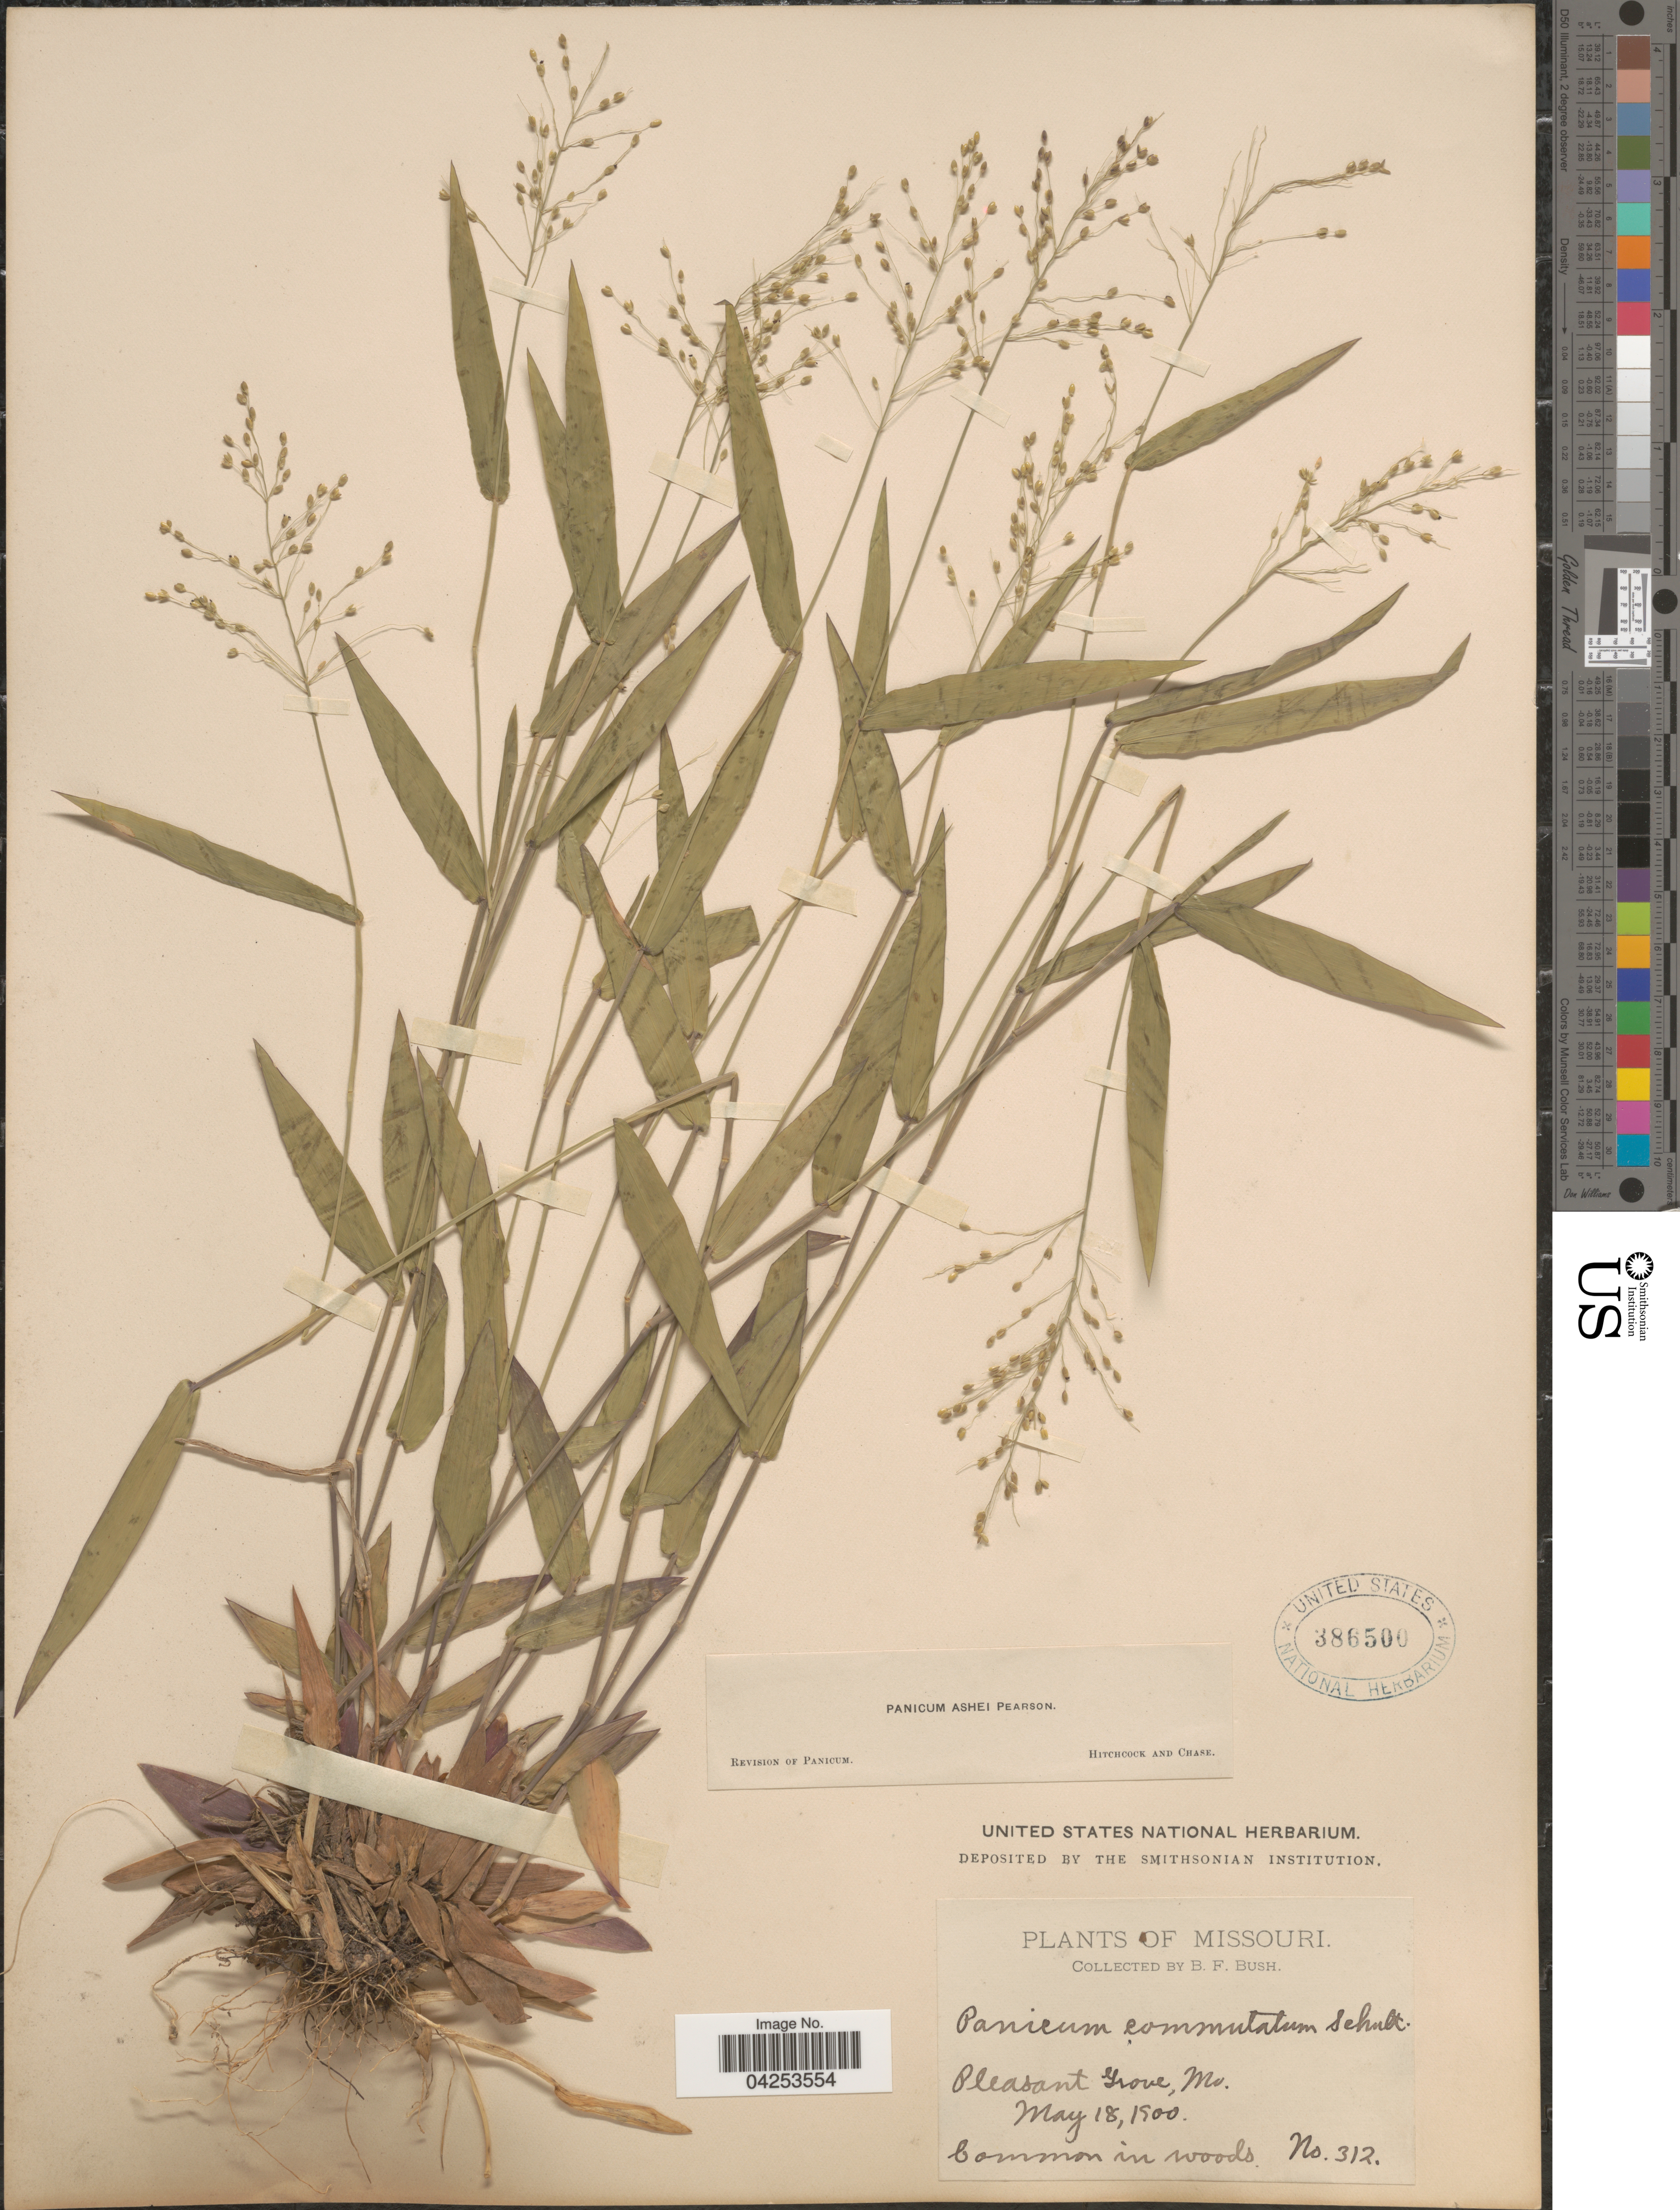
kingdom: Plantae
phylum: Tracheophyta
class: Liliopsida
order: Poales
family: Poaceae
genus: Dichanthelium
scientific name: Dichanthelium commutatum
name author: (Schult.) Gould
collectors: B. F. Bush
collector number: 312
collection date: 1900-05-18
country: United States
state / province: Missouri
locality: Pleasant. Grove.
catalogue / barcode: US 386500